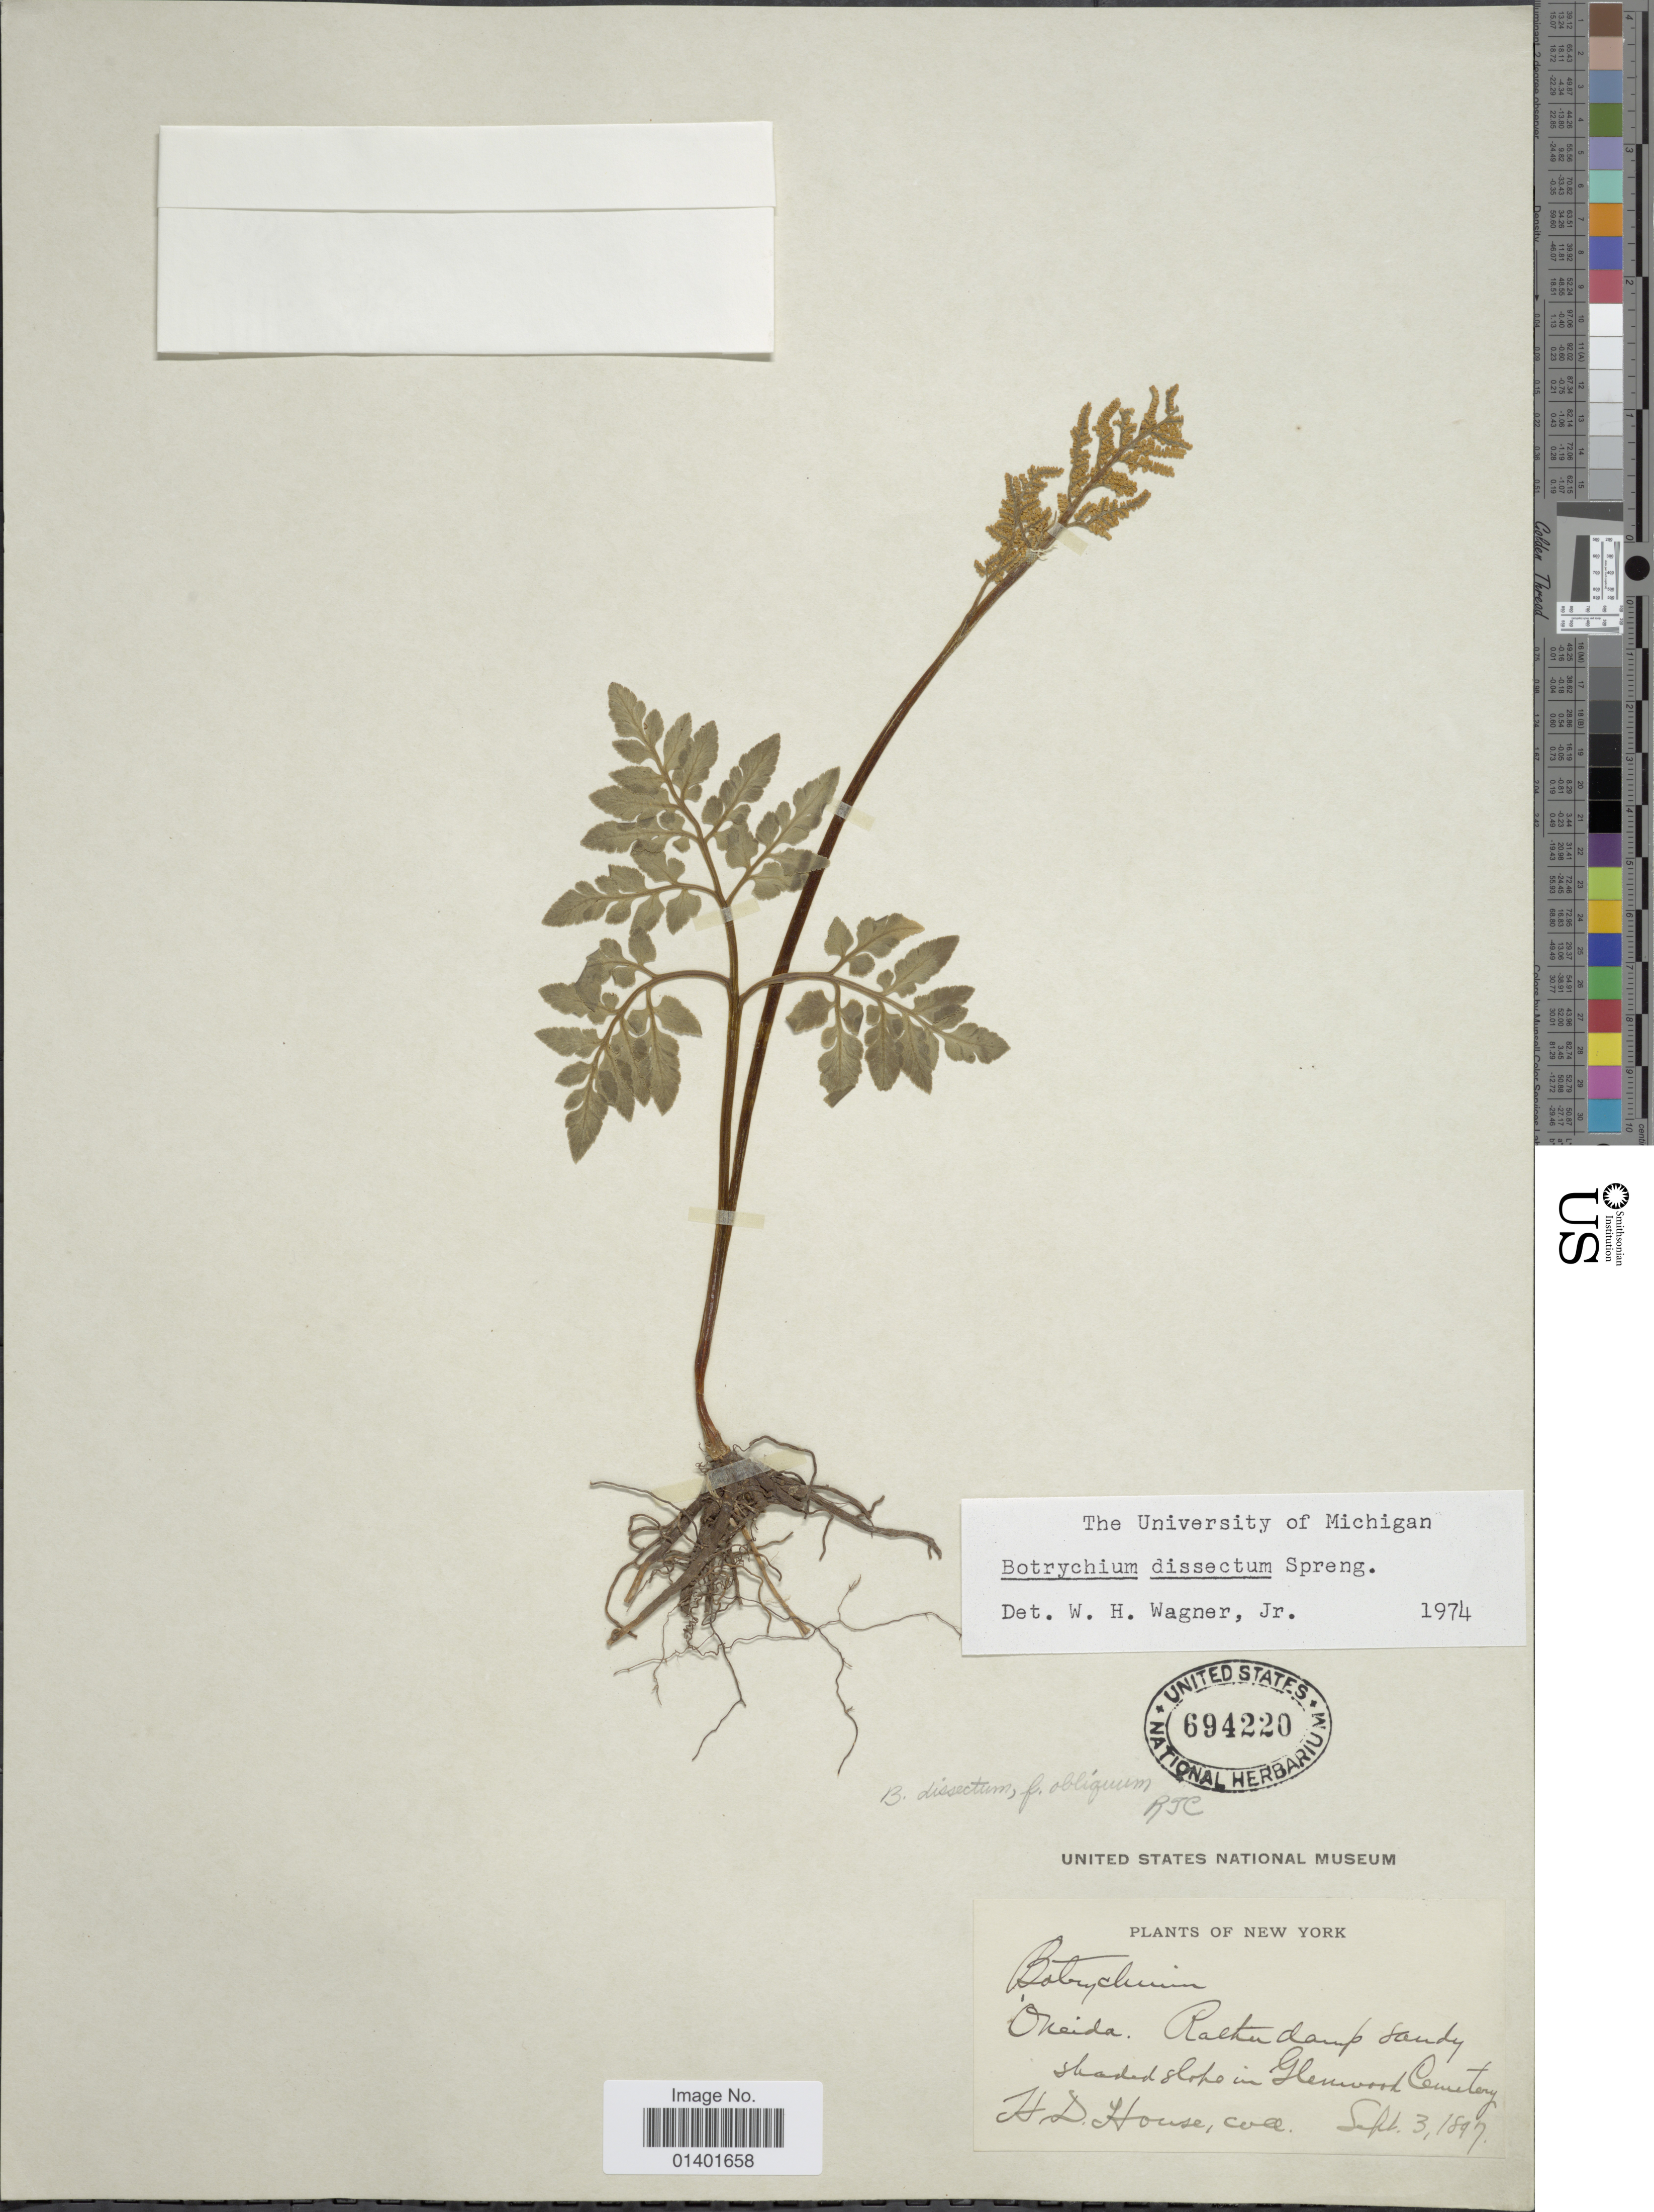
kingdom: Plantae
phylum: Tracheophyta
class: Polypodiopsida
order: Ophioglossales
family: Ophioglossaceae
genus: Botrychium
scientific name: Botrychium dissectum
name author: Spreng.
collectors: H. D. House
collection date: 1897-09-03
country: United States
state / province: New York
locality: Oneida, Rather damp sandy shaded slope in Glenwood Cemetery.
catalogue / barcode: US 694220